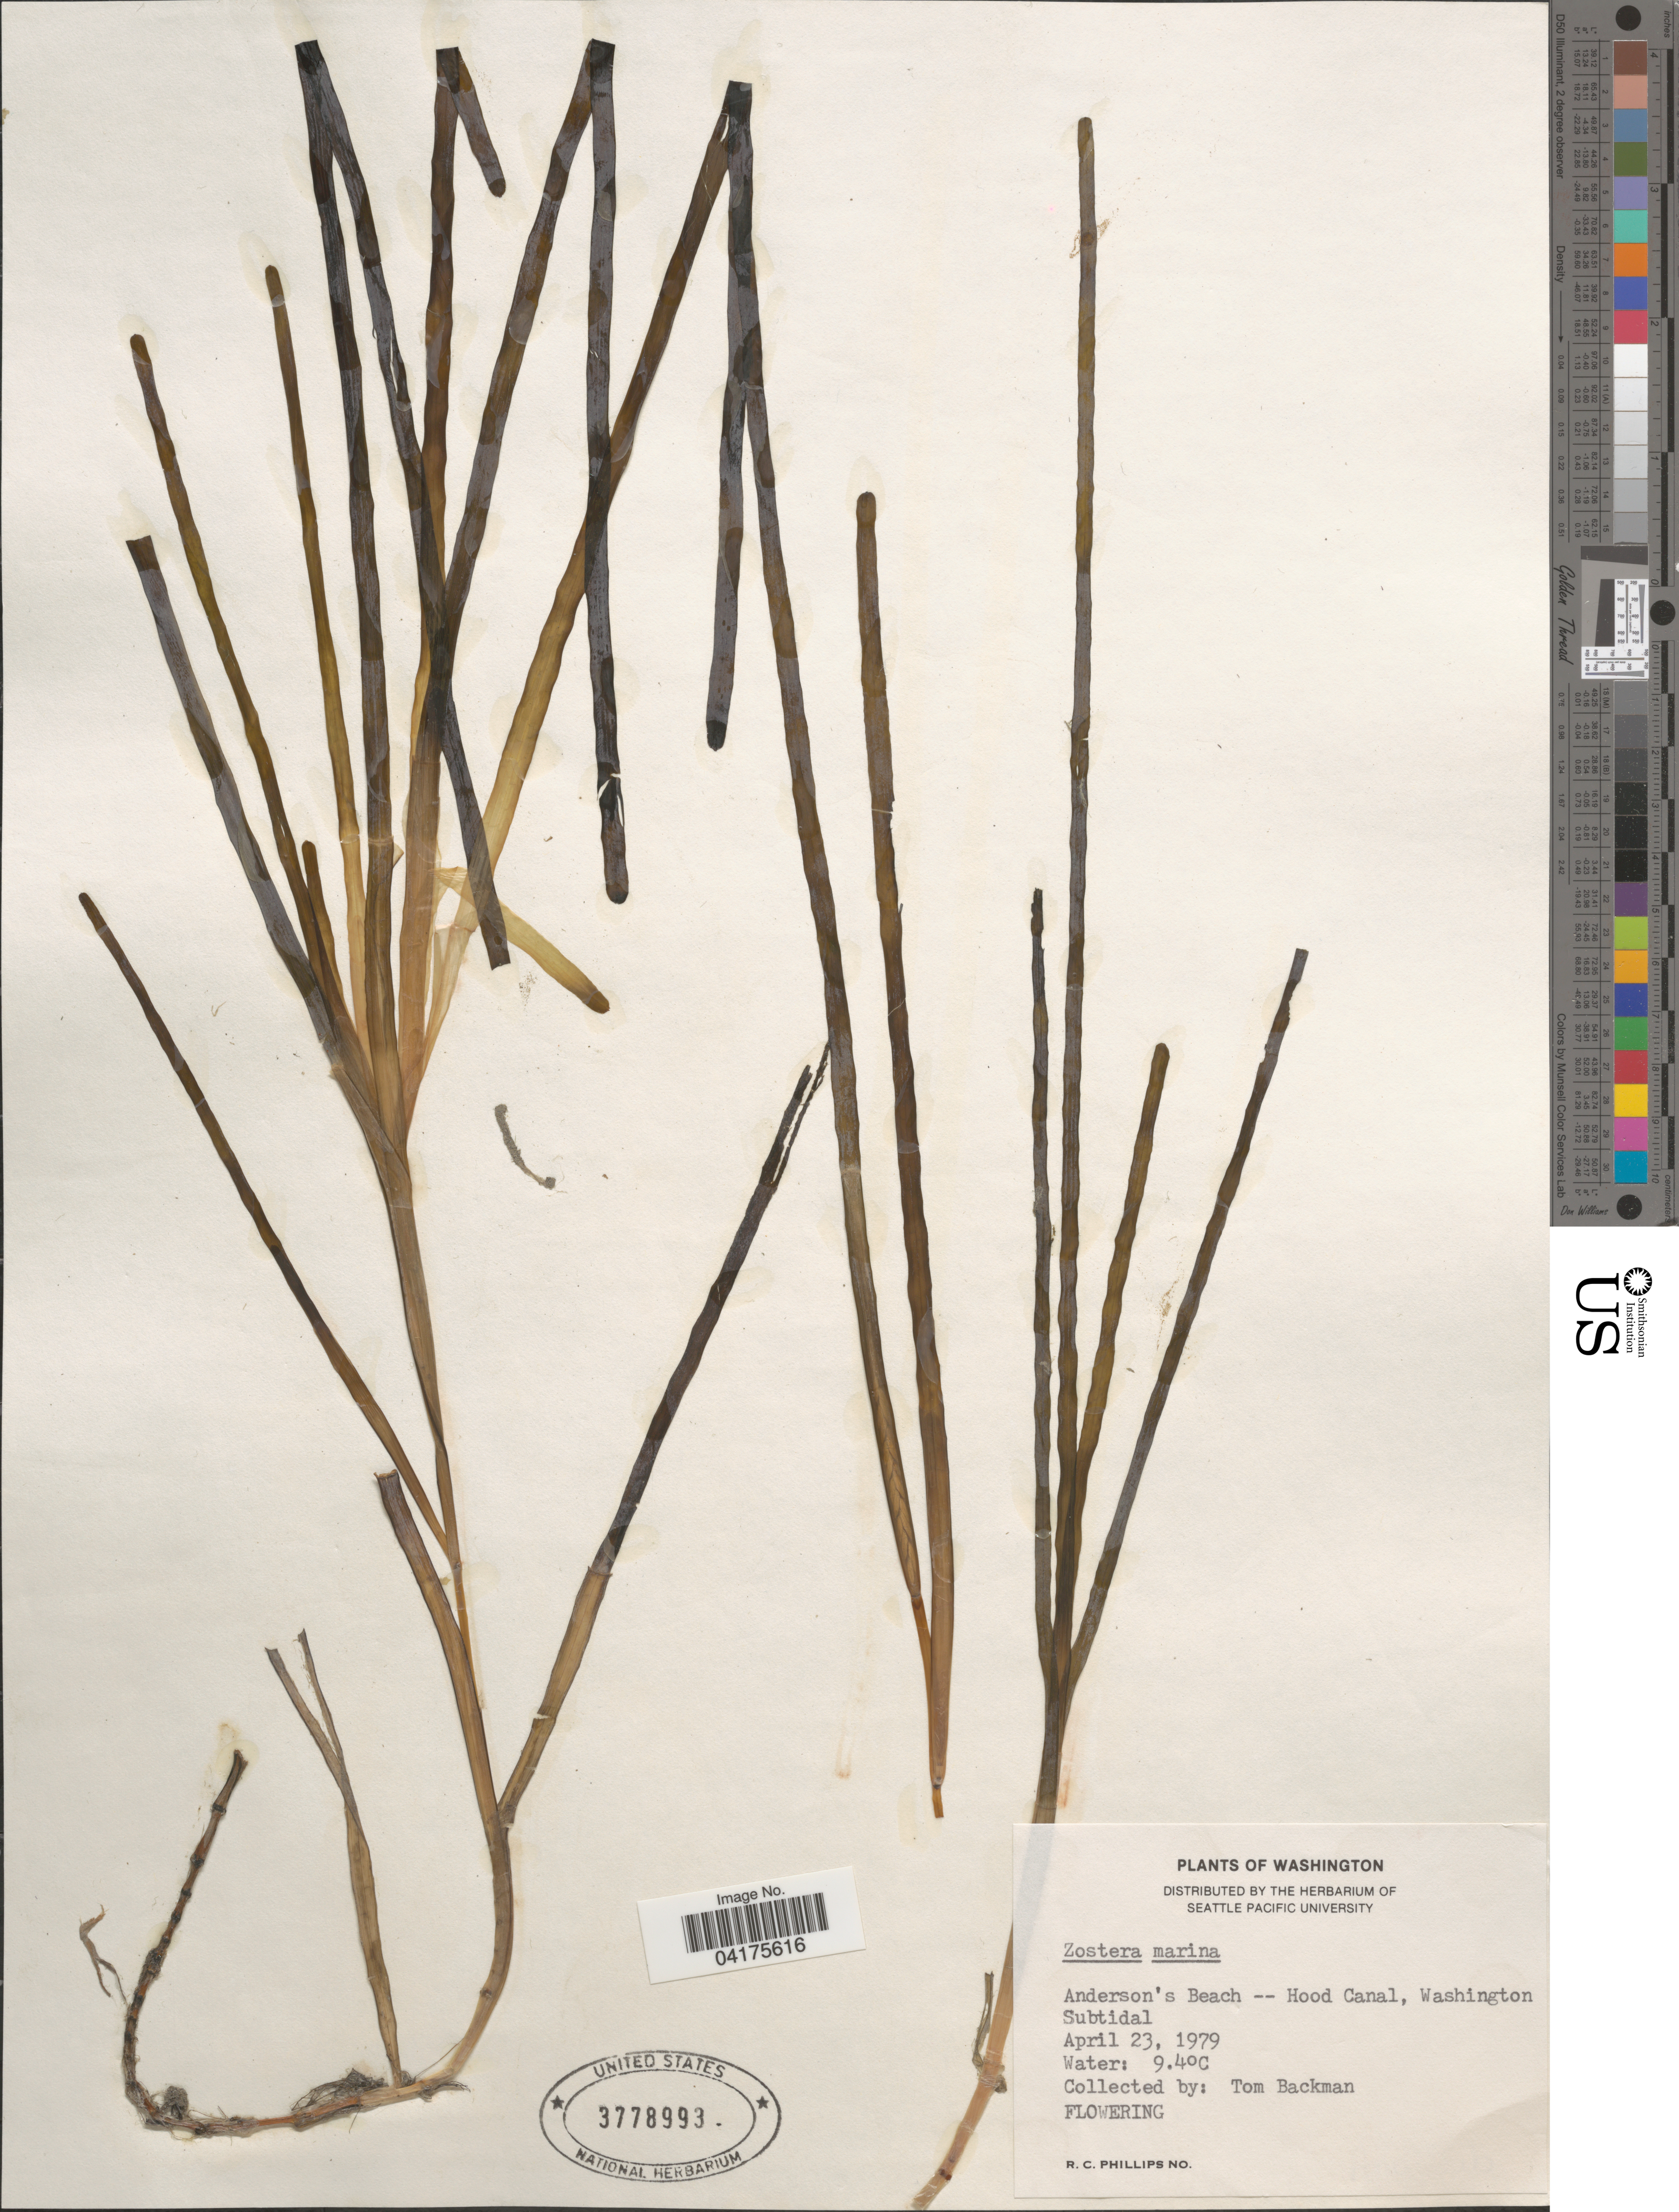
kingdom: Plantae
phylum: Tracheophyta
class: Liliopsida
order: Alismatales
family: Zosteraceae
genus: Zostera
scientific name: Zostera marina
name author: L.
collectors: T. Backman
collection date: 1979-04-23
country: United States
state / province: Washington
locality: Anderson's Beach -- Hood Canal.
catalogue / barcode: US 3778993